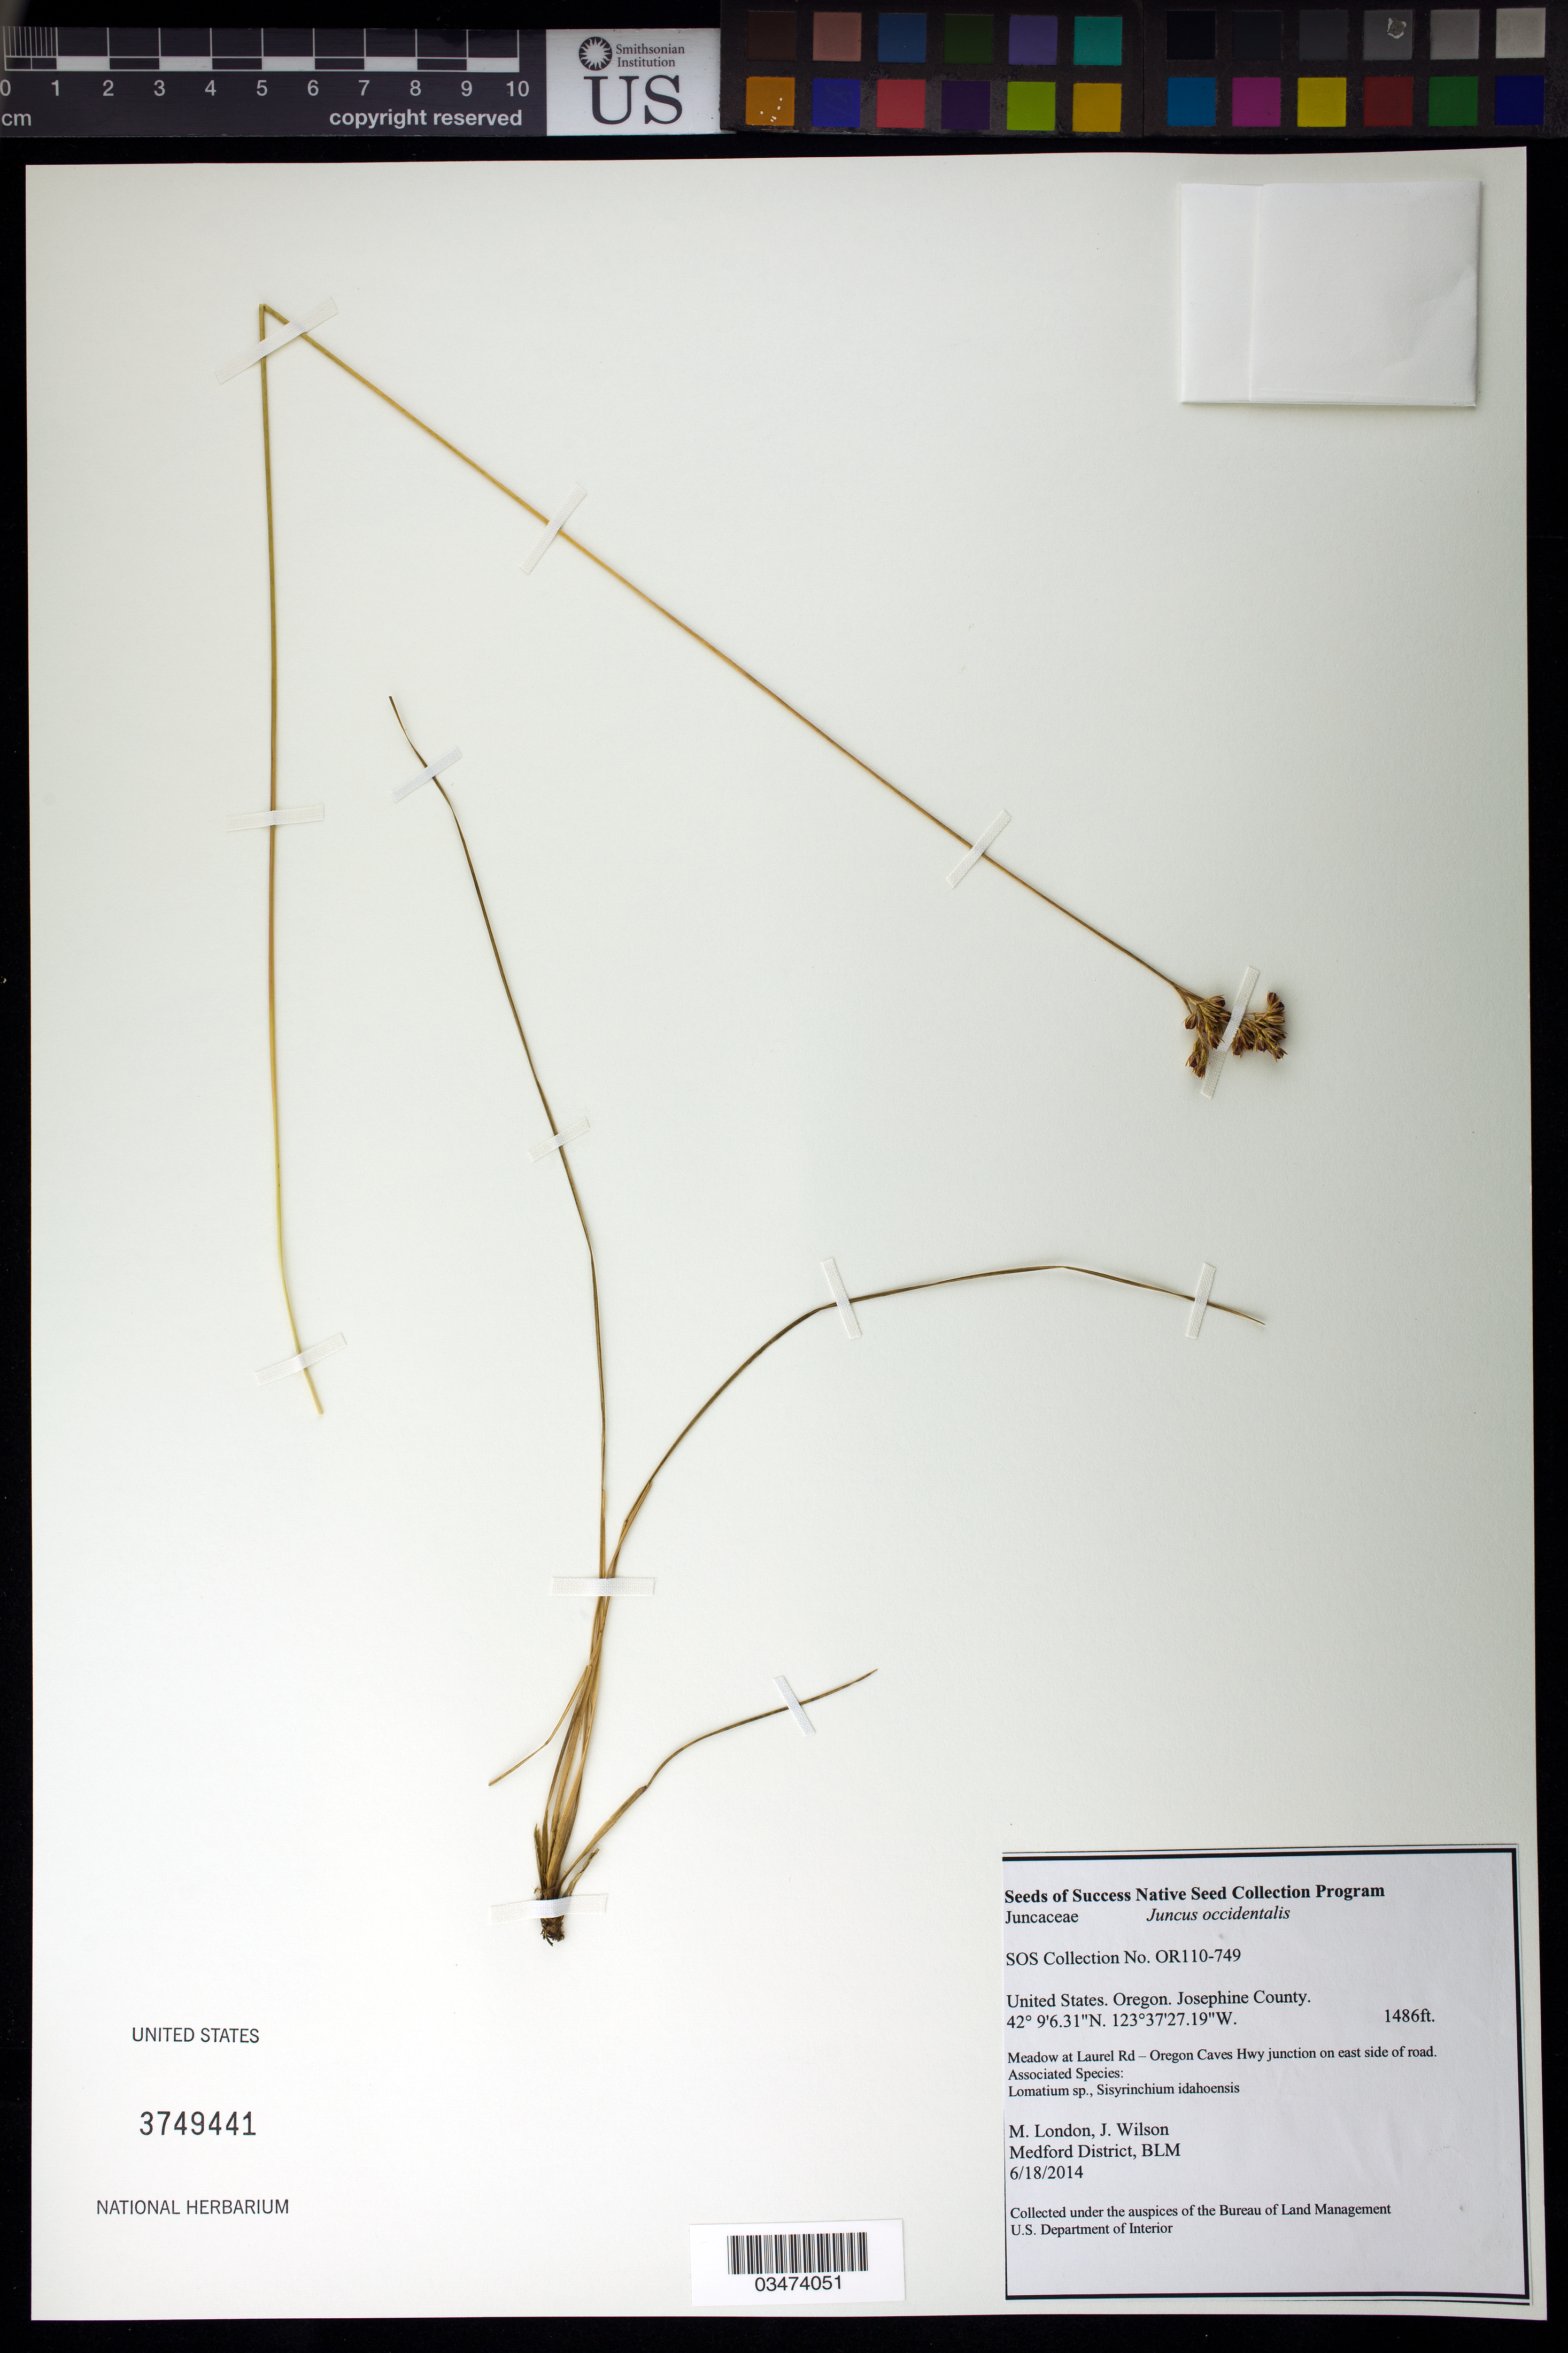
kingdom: Plantae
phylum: Tracheophyta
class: Liliopsida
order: Poales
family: Juncaceae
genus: Juncus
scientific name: Juncus occidentalis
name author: (Coville) Wiegand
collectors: M. London & J. Wilson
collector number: OR110-749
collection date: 2014-06-18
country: United States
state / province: Oregon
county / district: Josephine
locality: Meadow at Laurel Rd- Oregon Caves Hwy junction on east side of road.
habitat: Associated species: Lomatium sp., Sisyrinchium idahoensis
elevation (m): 453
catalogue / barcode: US 3749441